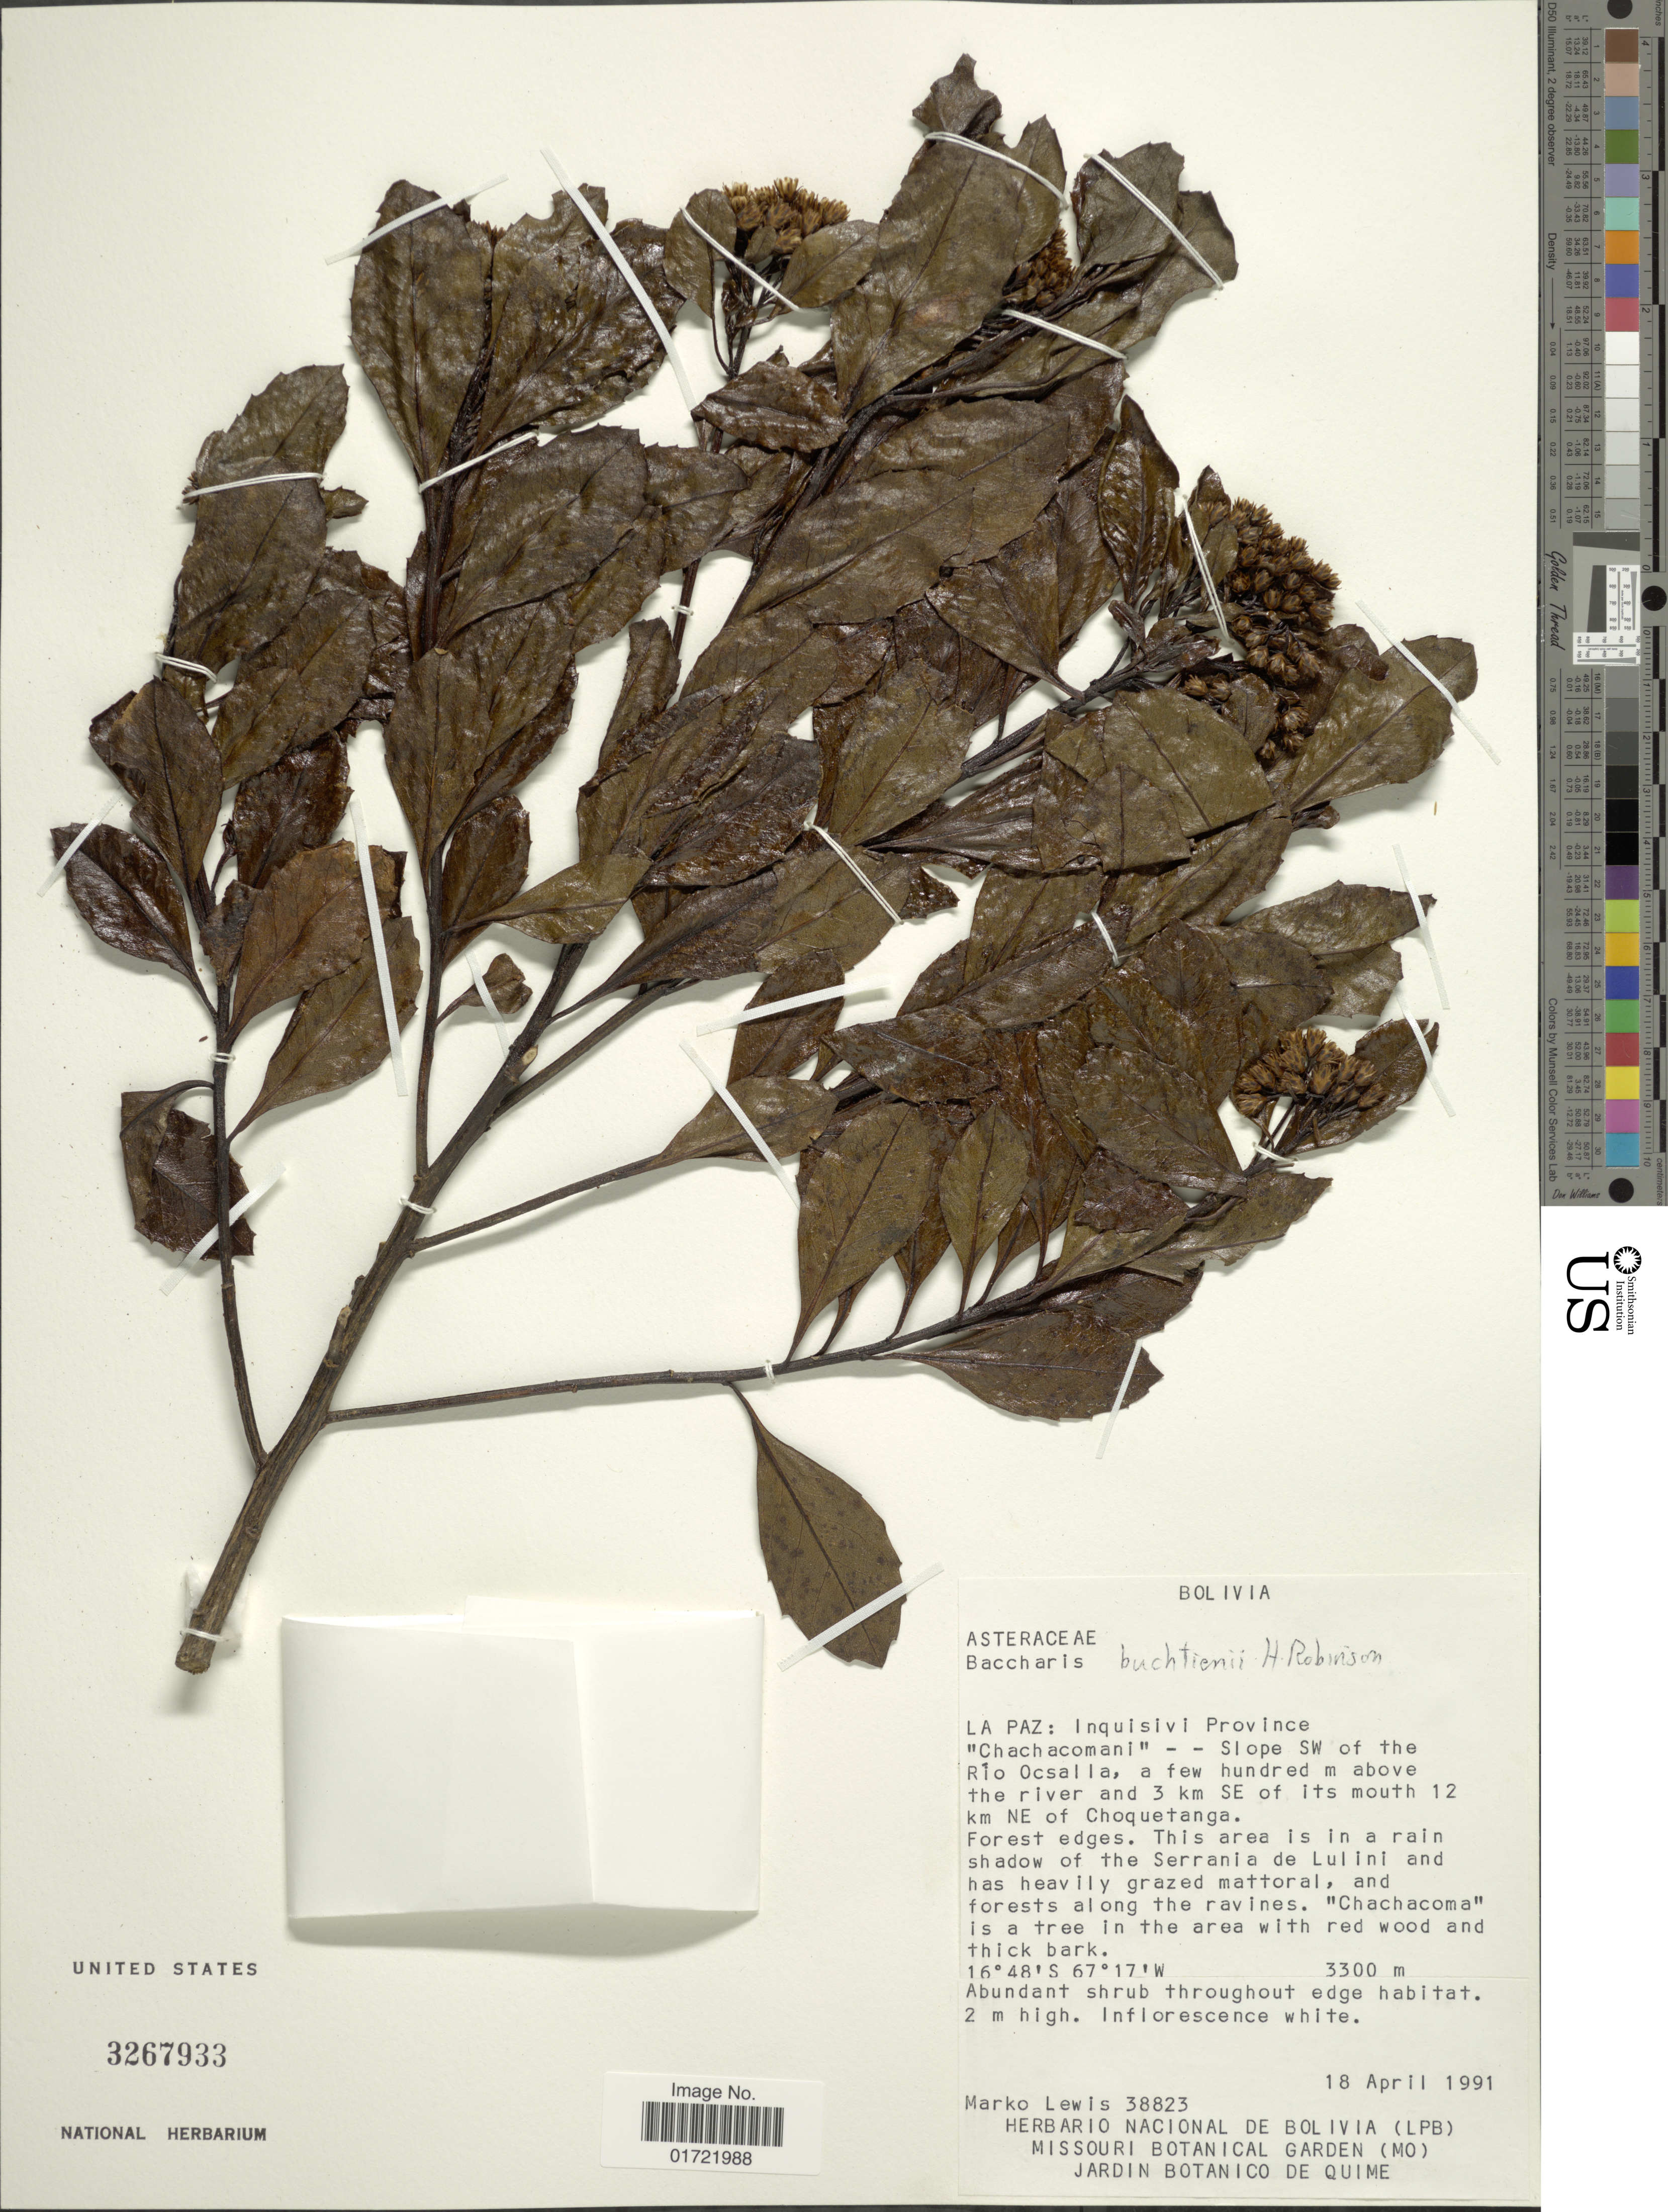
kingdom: Plantae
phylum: Tracheophyta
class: Magnoliopsida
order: Asterales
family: Asteraceae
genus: Baccharis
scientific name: Baccharis buchtienii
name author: H. Rob.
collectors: M. A. Lewis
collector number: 38823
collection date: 1991-04-18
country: Bolivia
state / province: La Paz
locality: Inquisivi Province "Chachocomani"- - Slopes SW of the Rio Ocsalla, a few hundred m above the river and 3 km SE of its mount 12 km NE of Choquetanga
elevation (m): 3300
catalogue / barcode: US 3267933